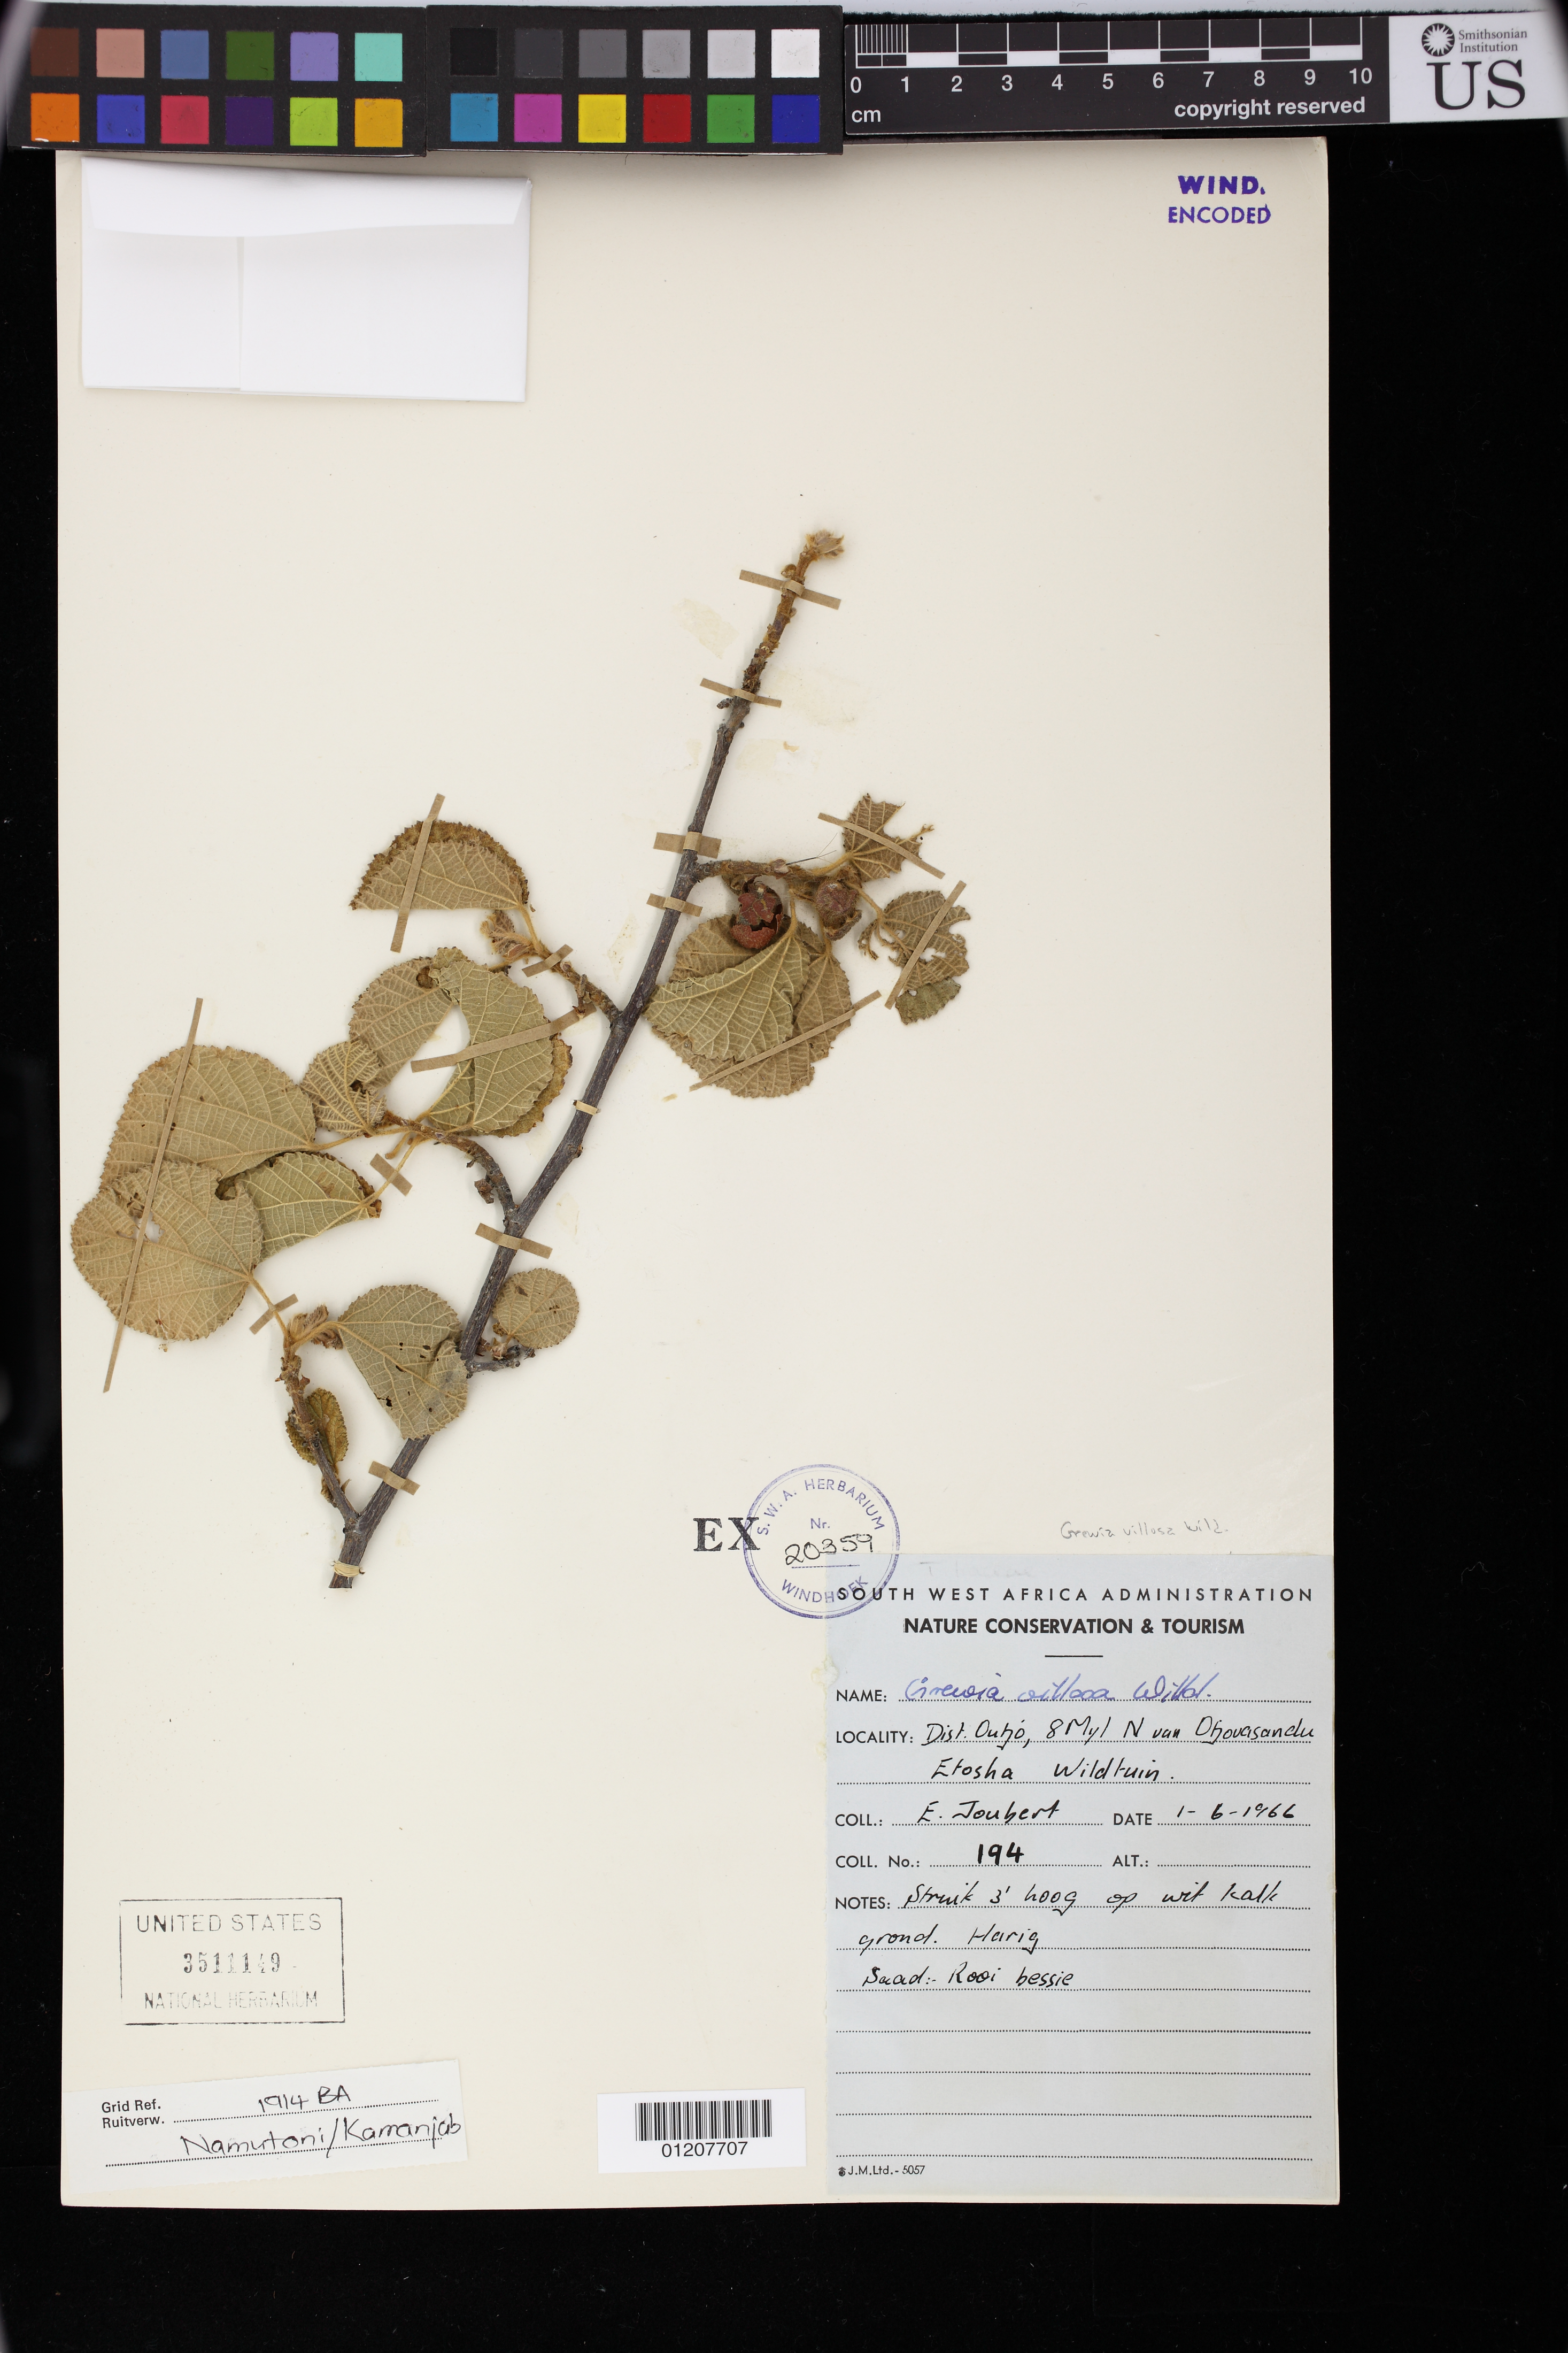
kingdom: Plantae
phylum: Tracheophyta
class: Magnoliopsida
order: Malvales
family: Malvaceae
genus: Grewia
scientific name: Grewia villosa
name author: Willd.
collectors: E. Joubert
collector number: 194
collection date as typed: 06 Jan 1966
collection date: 1966-01-06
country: Namibia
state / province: Kunene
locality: Dist. Outjo, 8 Myl N van Otjouasandu Etosha Wildtuin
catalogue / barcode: US 3511149